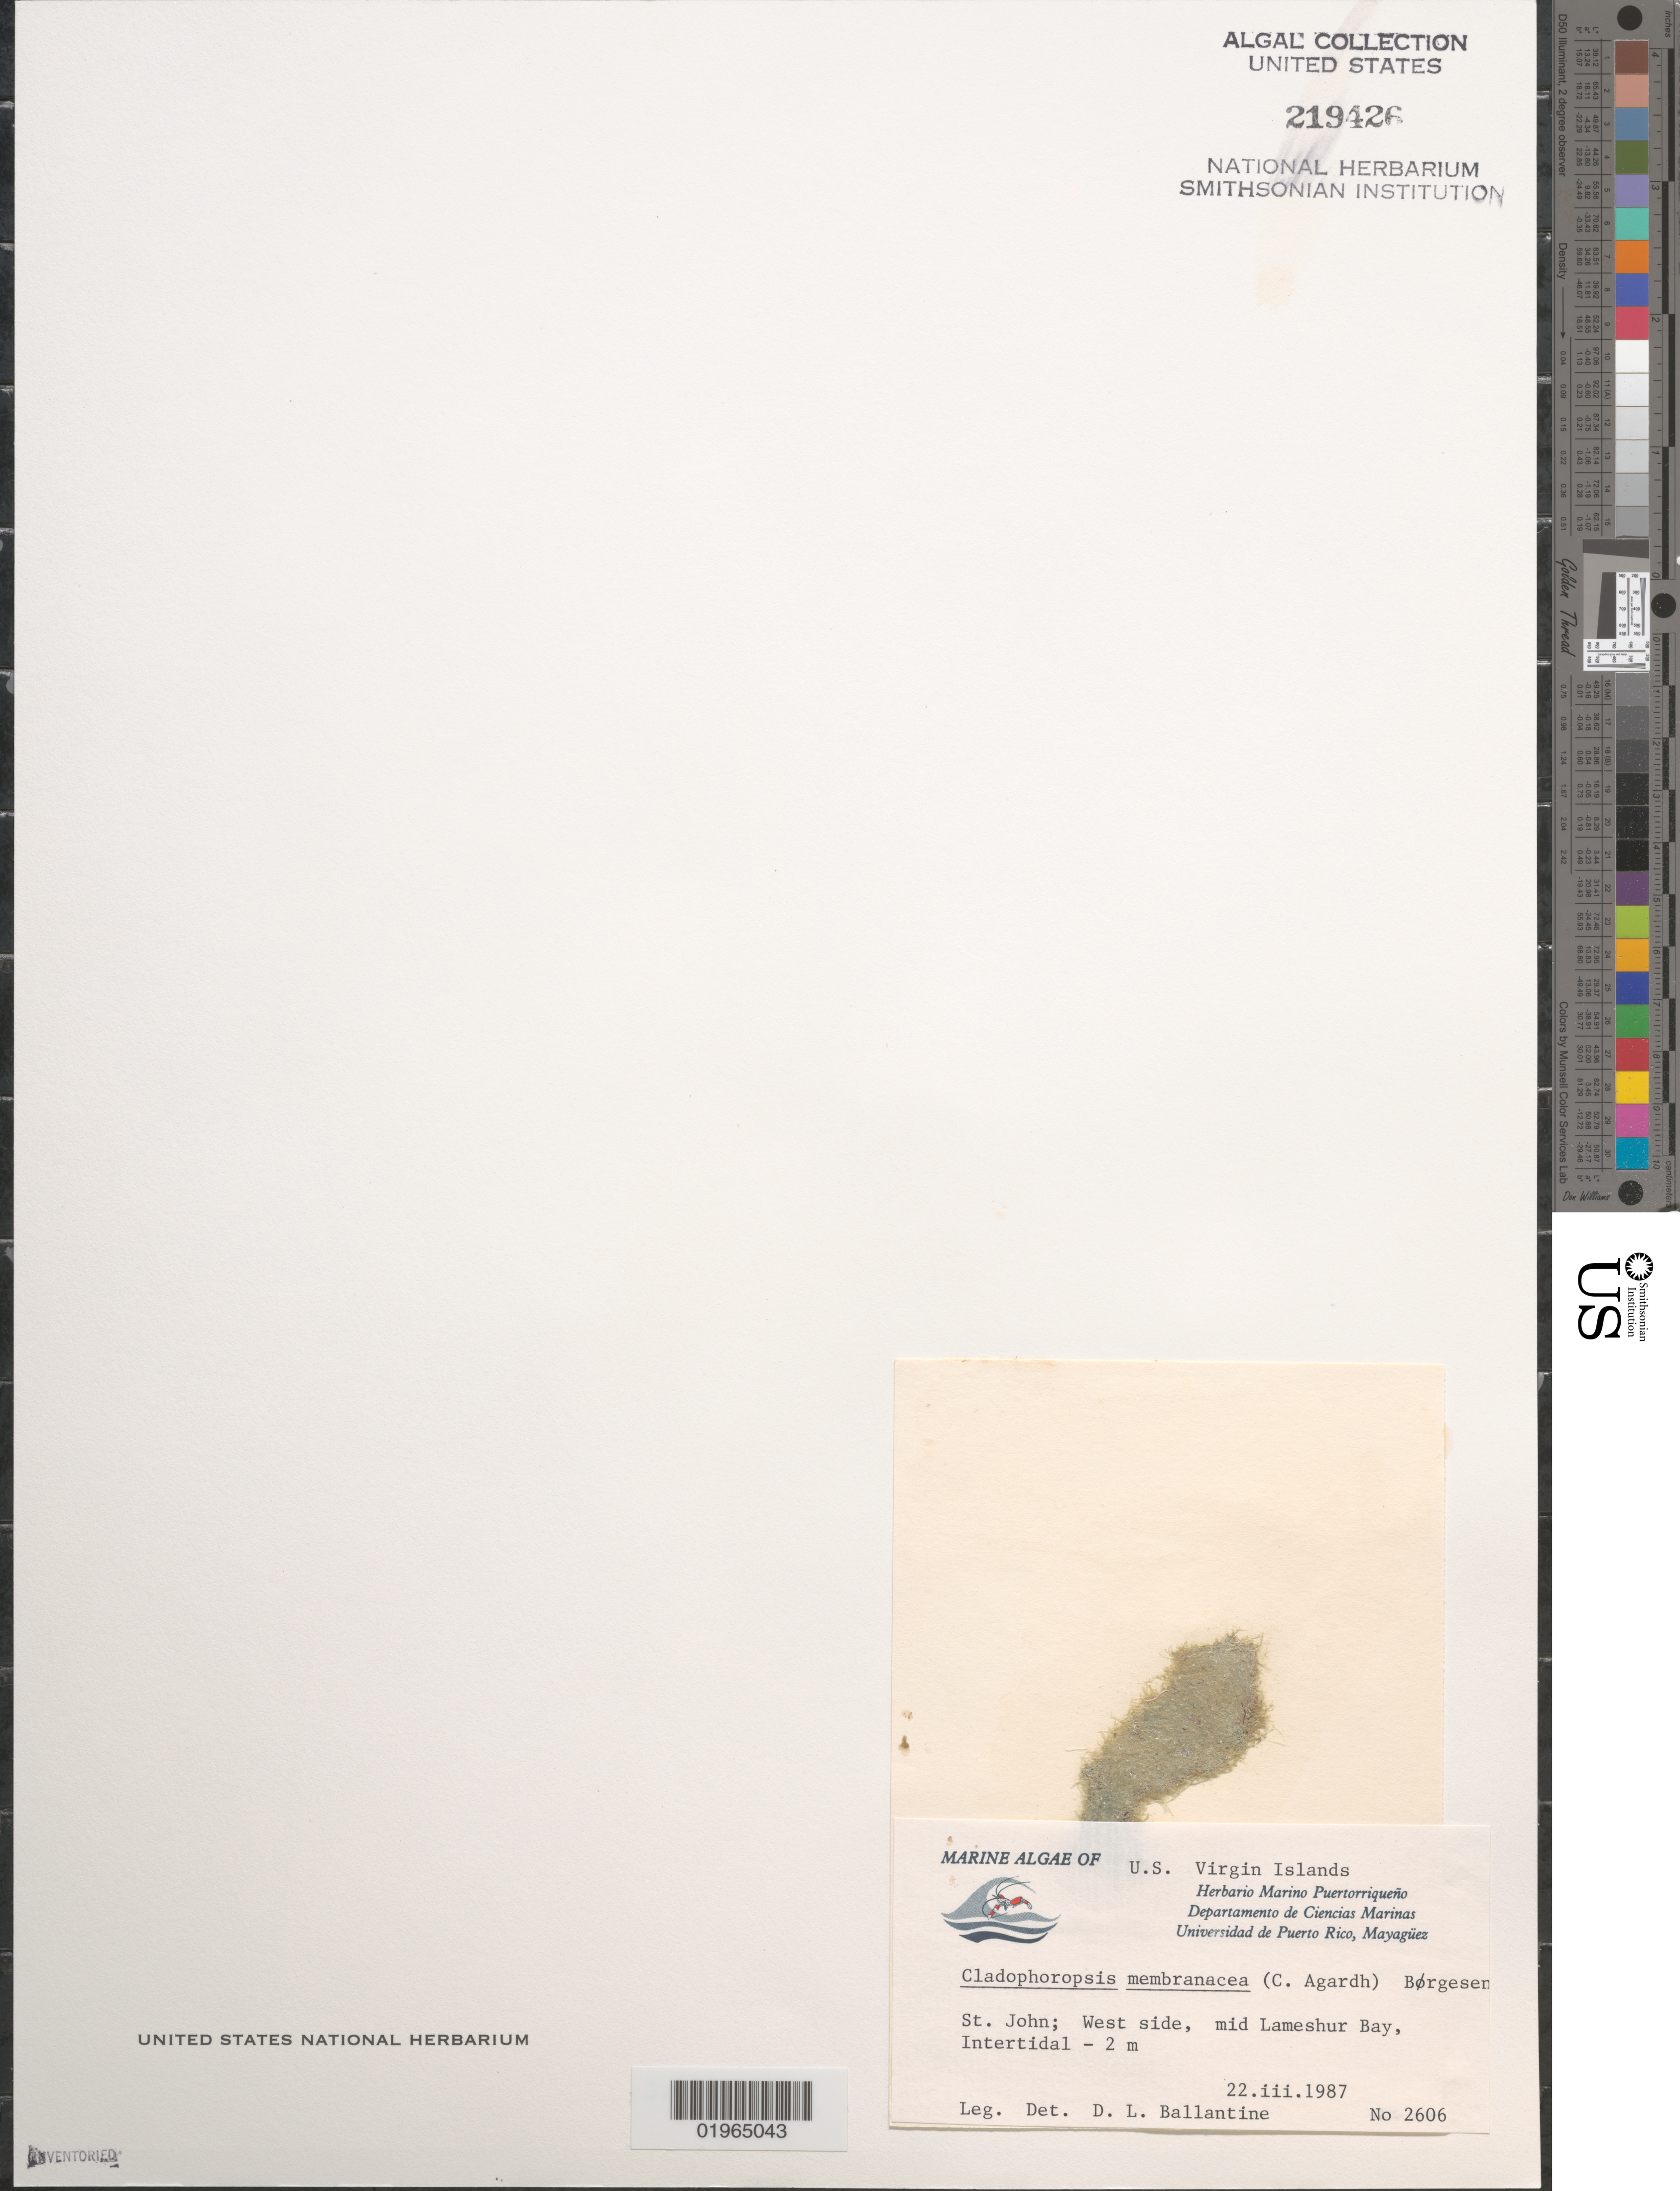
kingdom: Plantae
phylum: Chlorophyta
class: Ulvophyceae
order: Siphonocladales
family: Boodleaceae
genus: Cladophoropsis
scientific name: Cladophoropsis membranacea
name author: (Hofman-Bang) Børgesen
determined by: Ballantine, D. L.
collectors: D.L. Ballantine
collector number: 2606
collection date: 1987-03-22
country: U.S. Virgin Islands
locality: St John. West side. Intertidal.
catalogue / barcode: US 219426